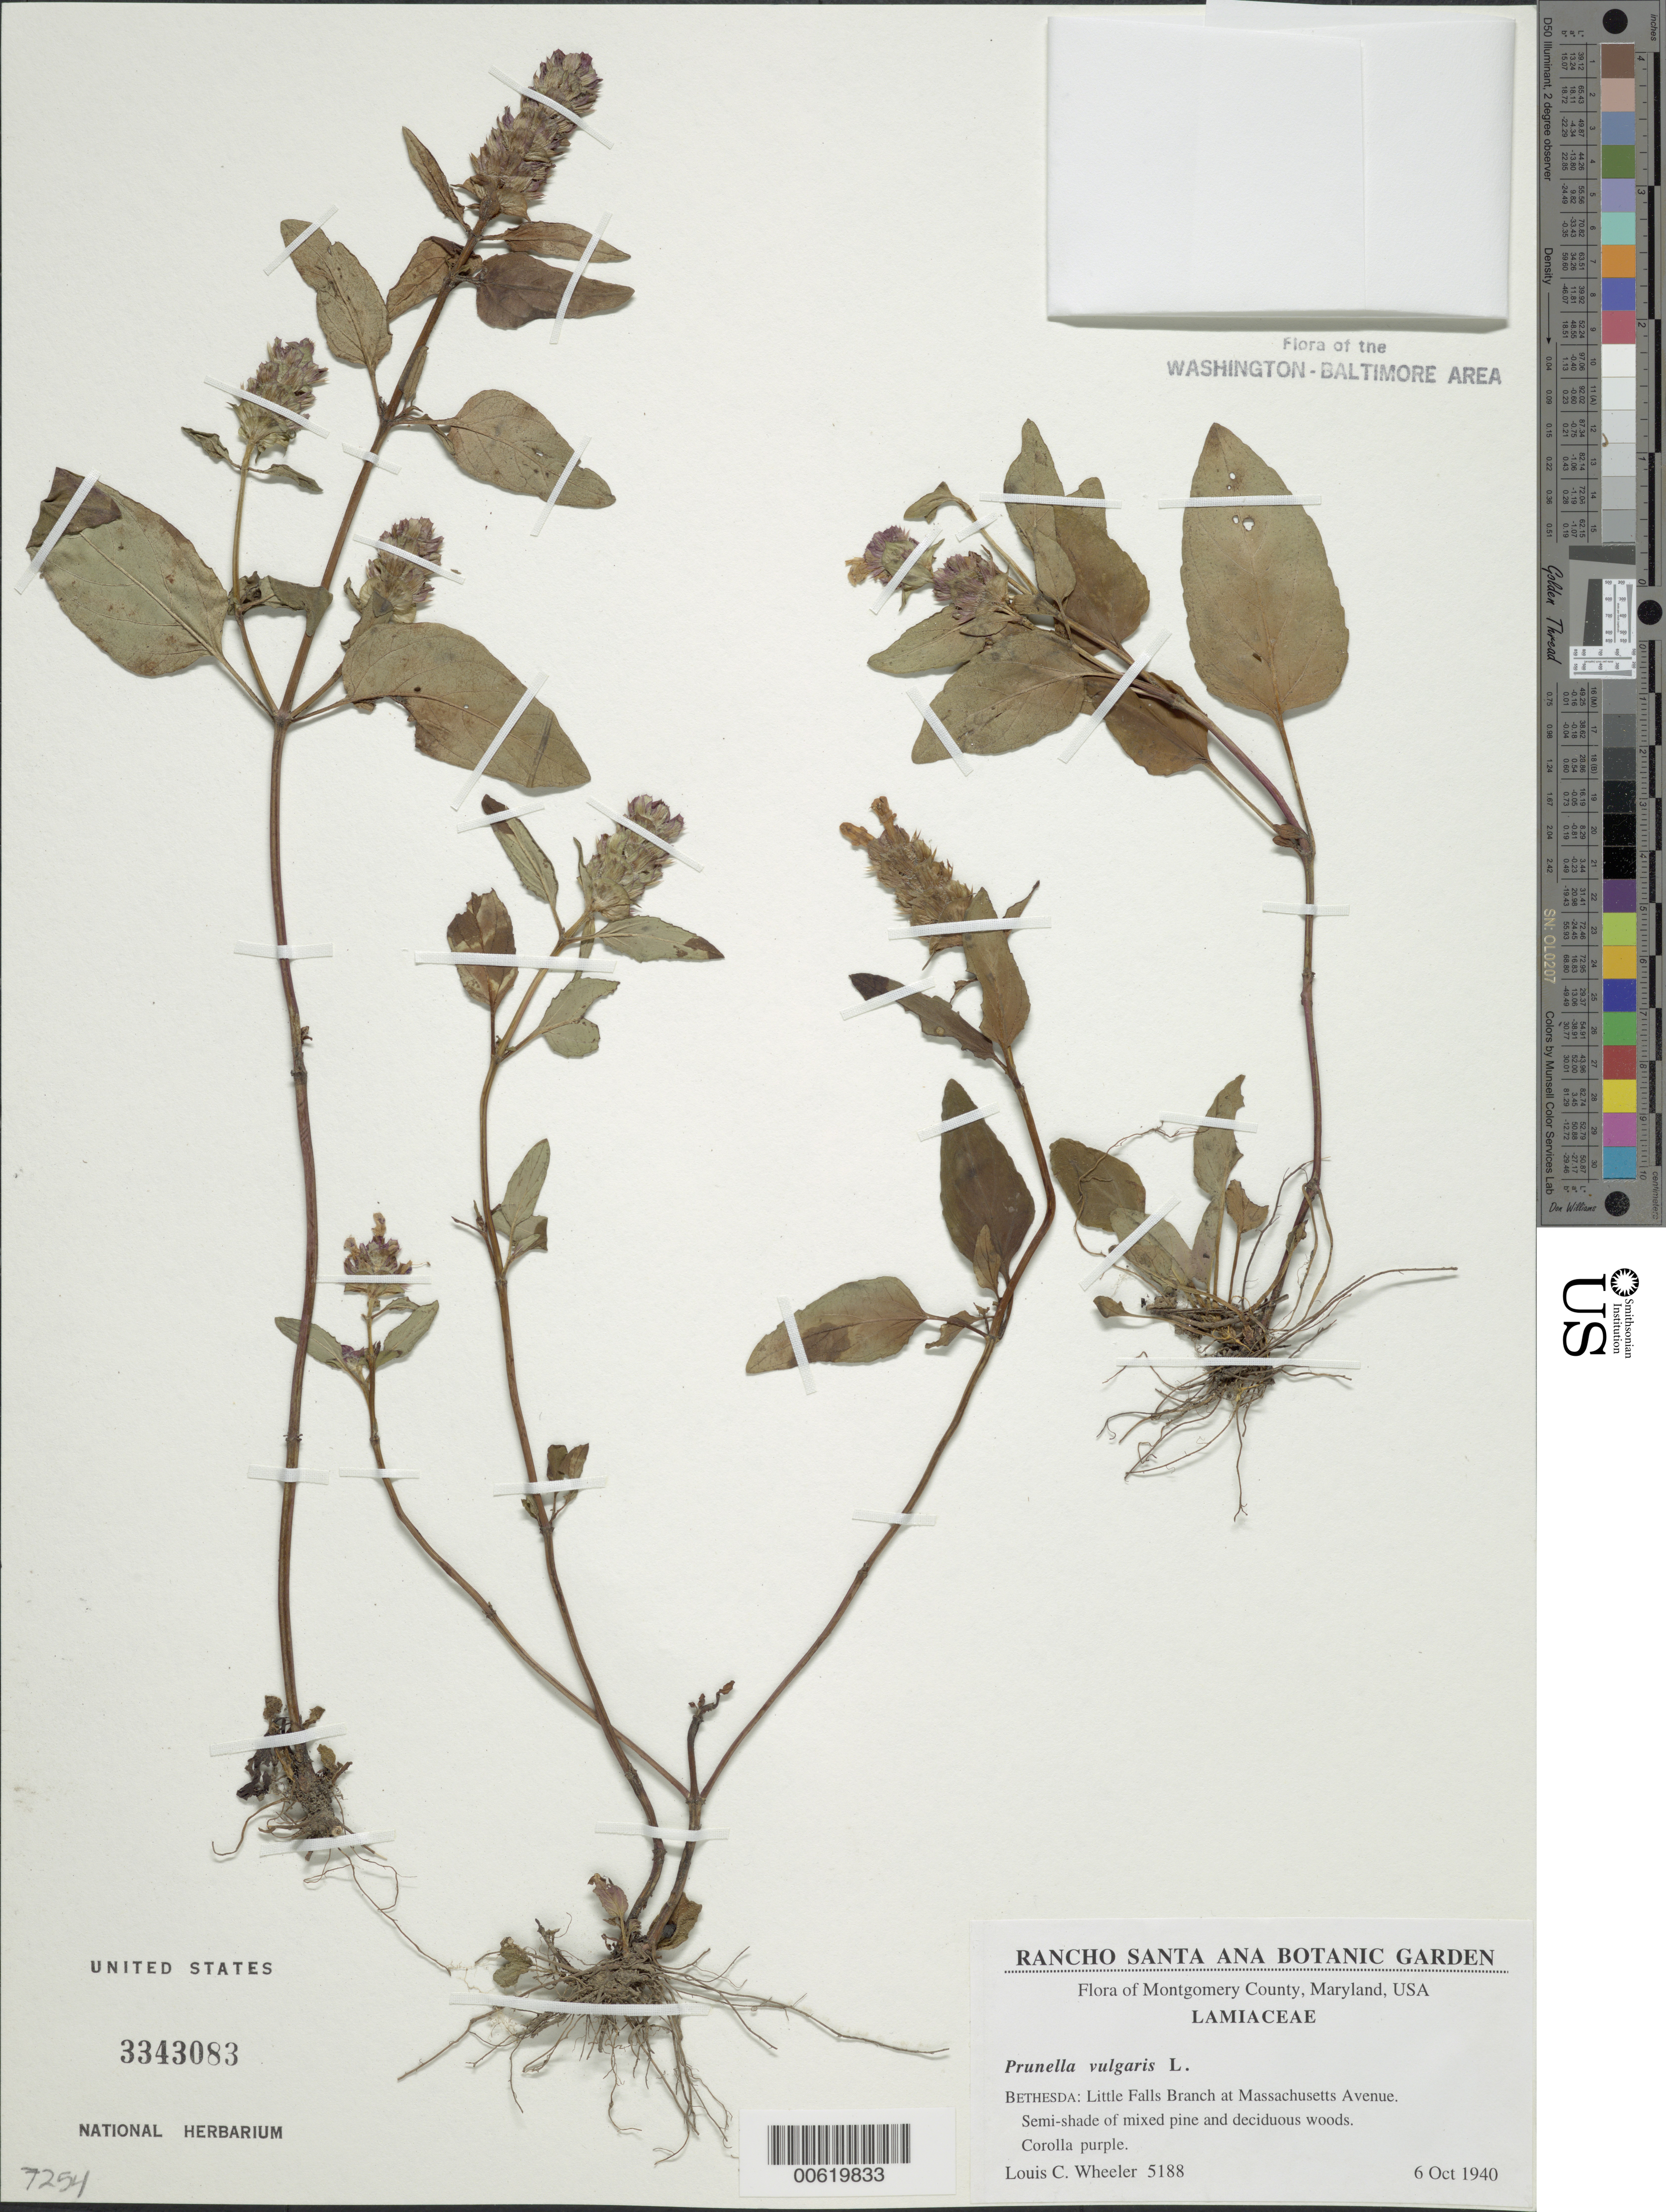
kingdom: Plantae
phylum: Tracheophyta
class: Magnoliopsida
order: Lamiales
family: Lamiaceae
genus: Prunella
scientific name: Prunella vulgaris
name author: L.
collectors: L. C. Wheeler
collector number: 5188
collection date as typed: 06 Oct 1940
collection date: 1940-10-06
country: United States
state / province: Maryland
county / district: Montgomery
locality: Little Falls Branch at Massachusetts Avenue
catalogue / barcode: US 3343083